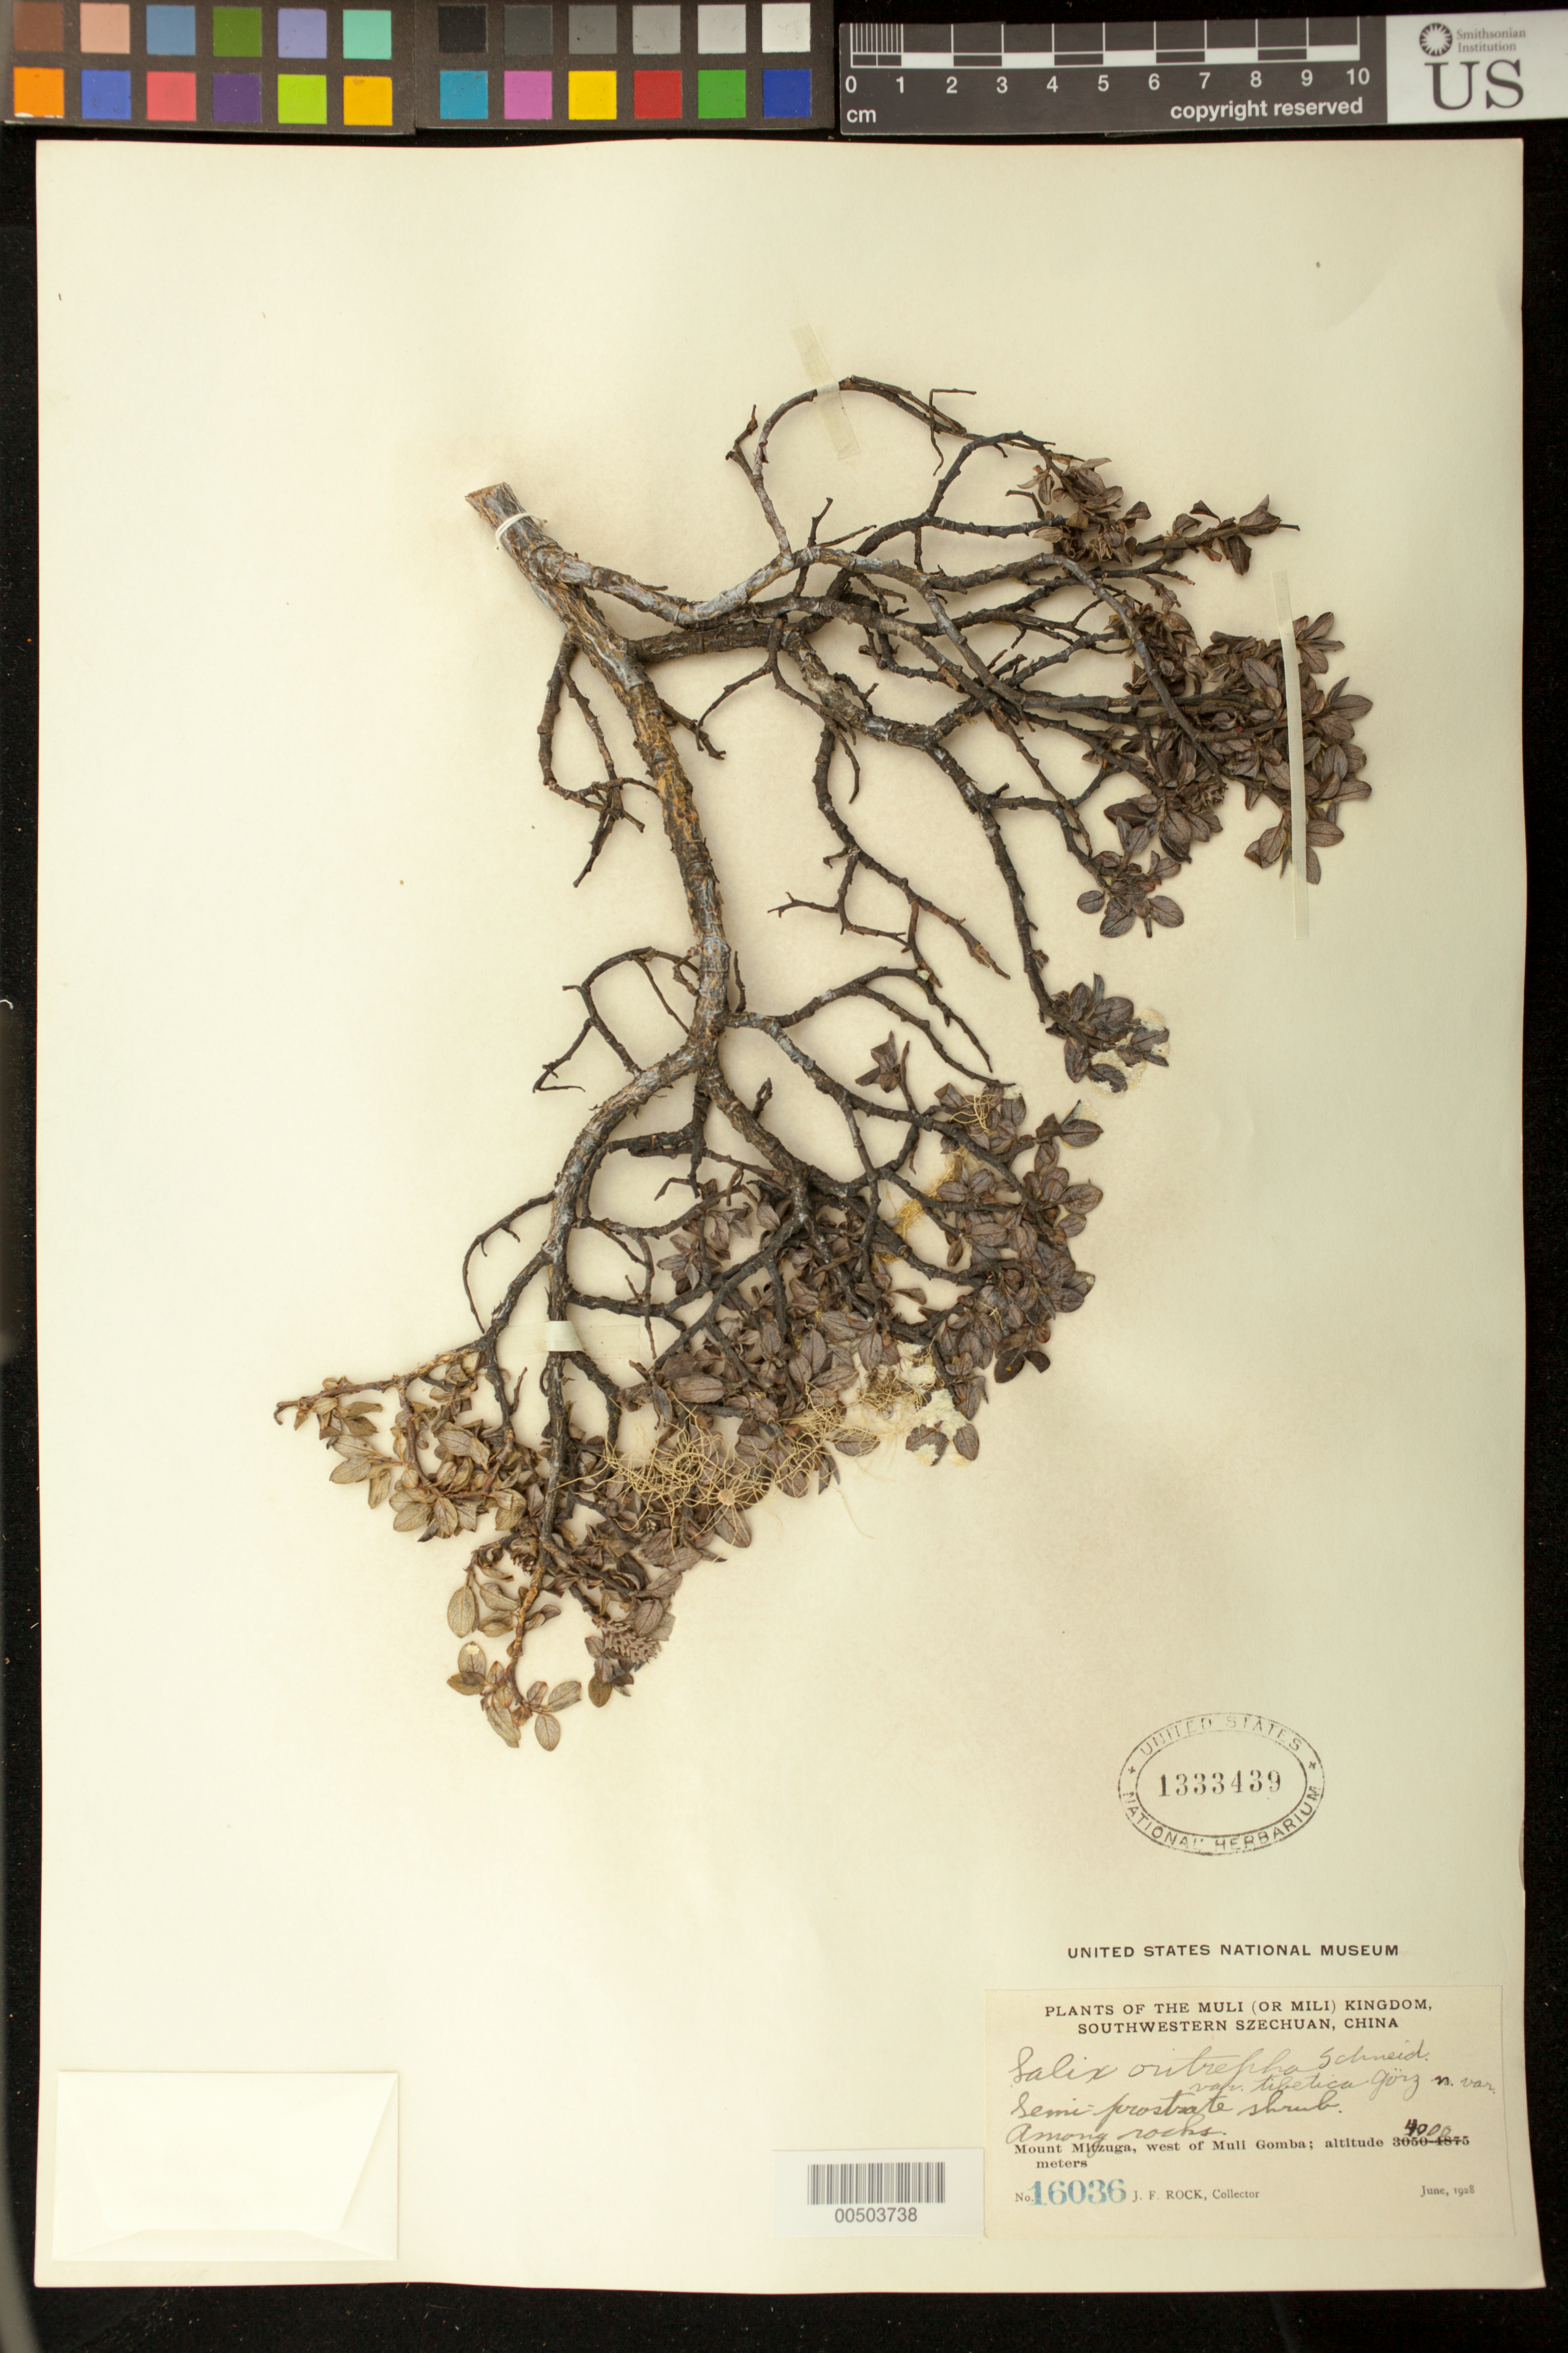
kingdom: Plantae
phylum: Tracheophyta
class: Magnoliopsida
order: Malpighiales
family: Salicaceae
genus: Salix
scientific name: Salix oritrepha var. tibetica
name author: Goerz in Rehder & Kobuski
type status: Syntype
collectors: J. F. Rock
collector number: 16036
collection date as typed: Jun 1928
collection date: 1928-06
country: China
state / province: Sichuan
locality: Muli (or Mili) Kingdom, southwestern Szechuan. Mount Mitzuga, west of Muli Gomba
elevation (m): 4000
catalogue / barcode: US 1333439